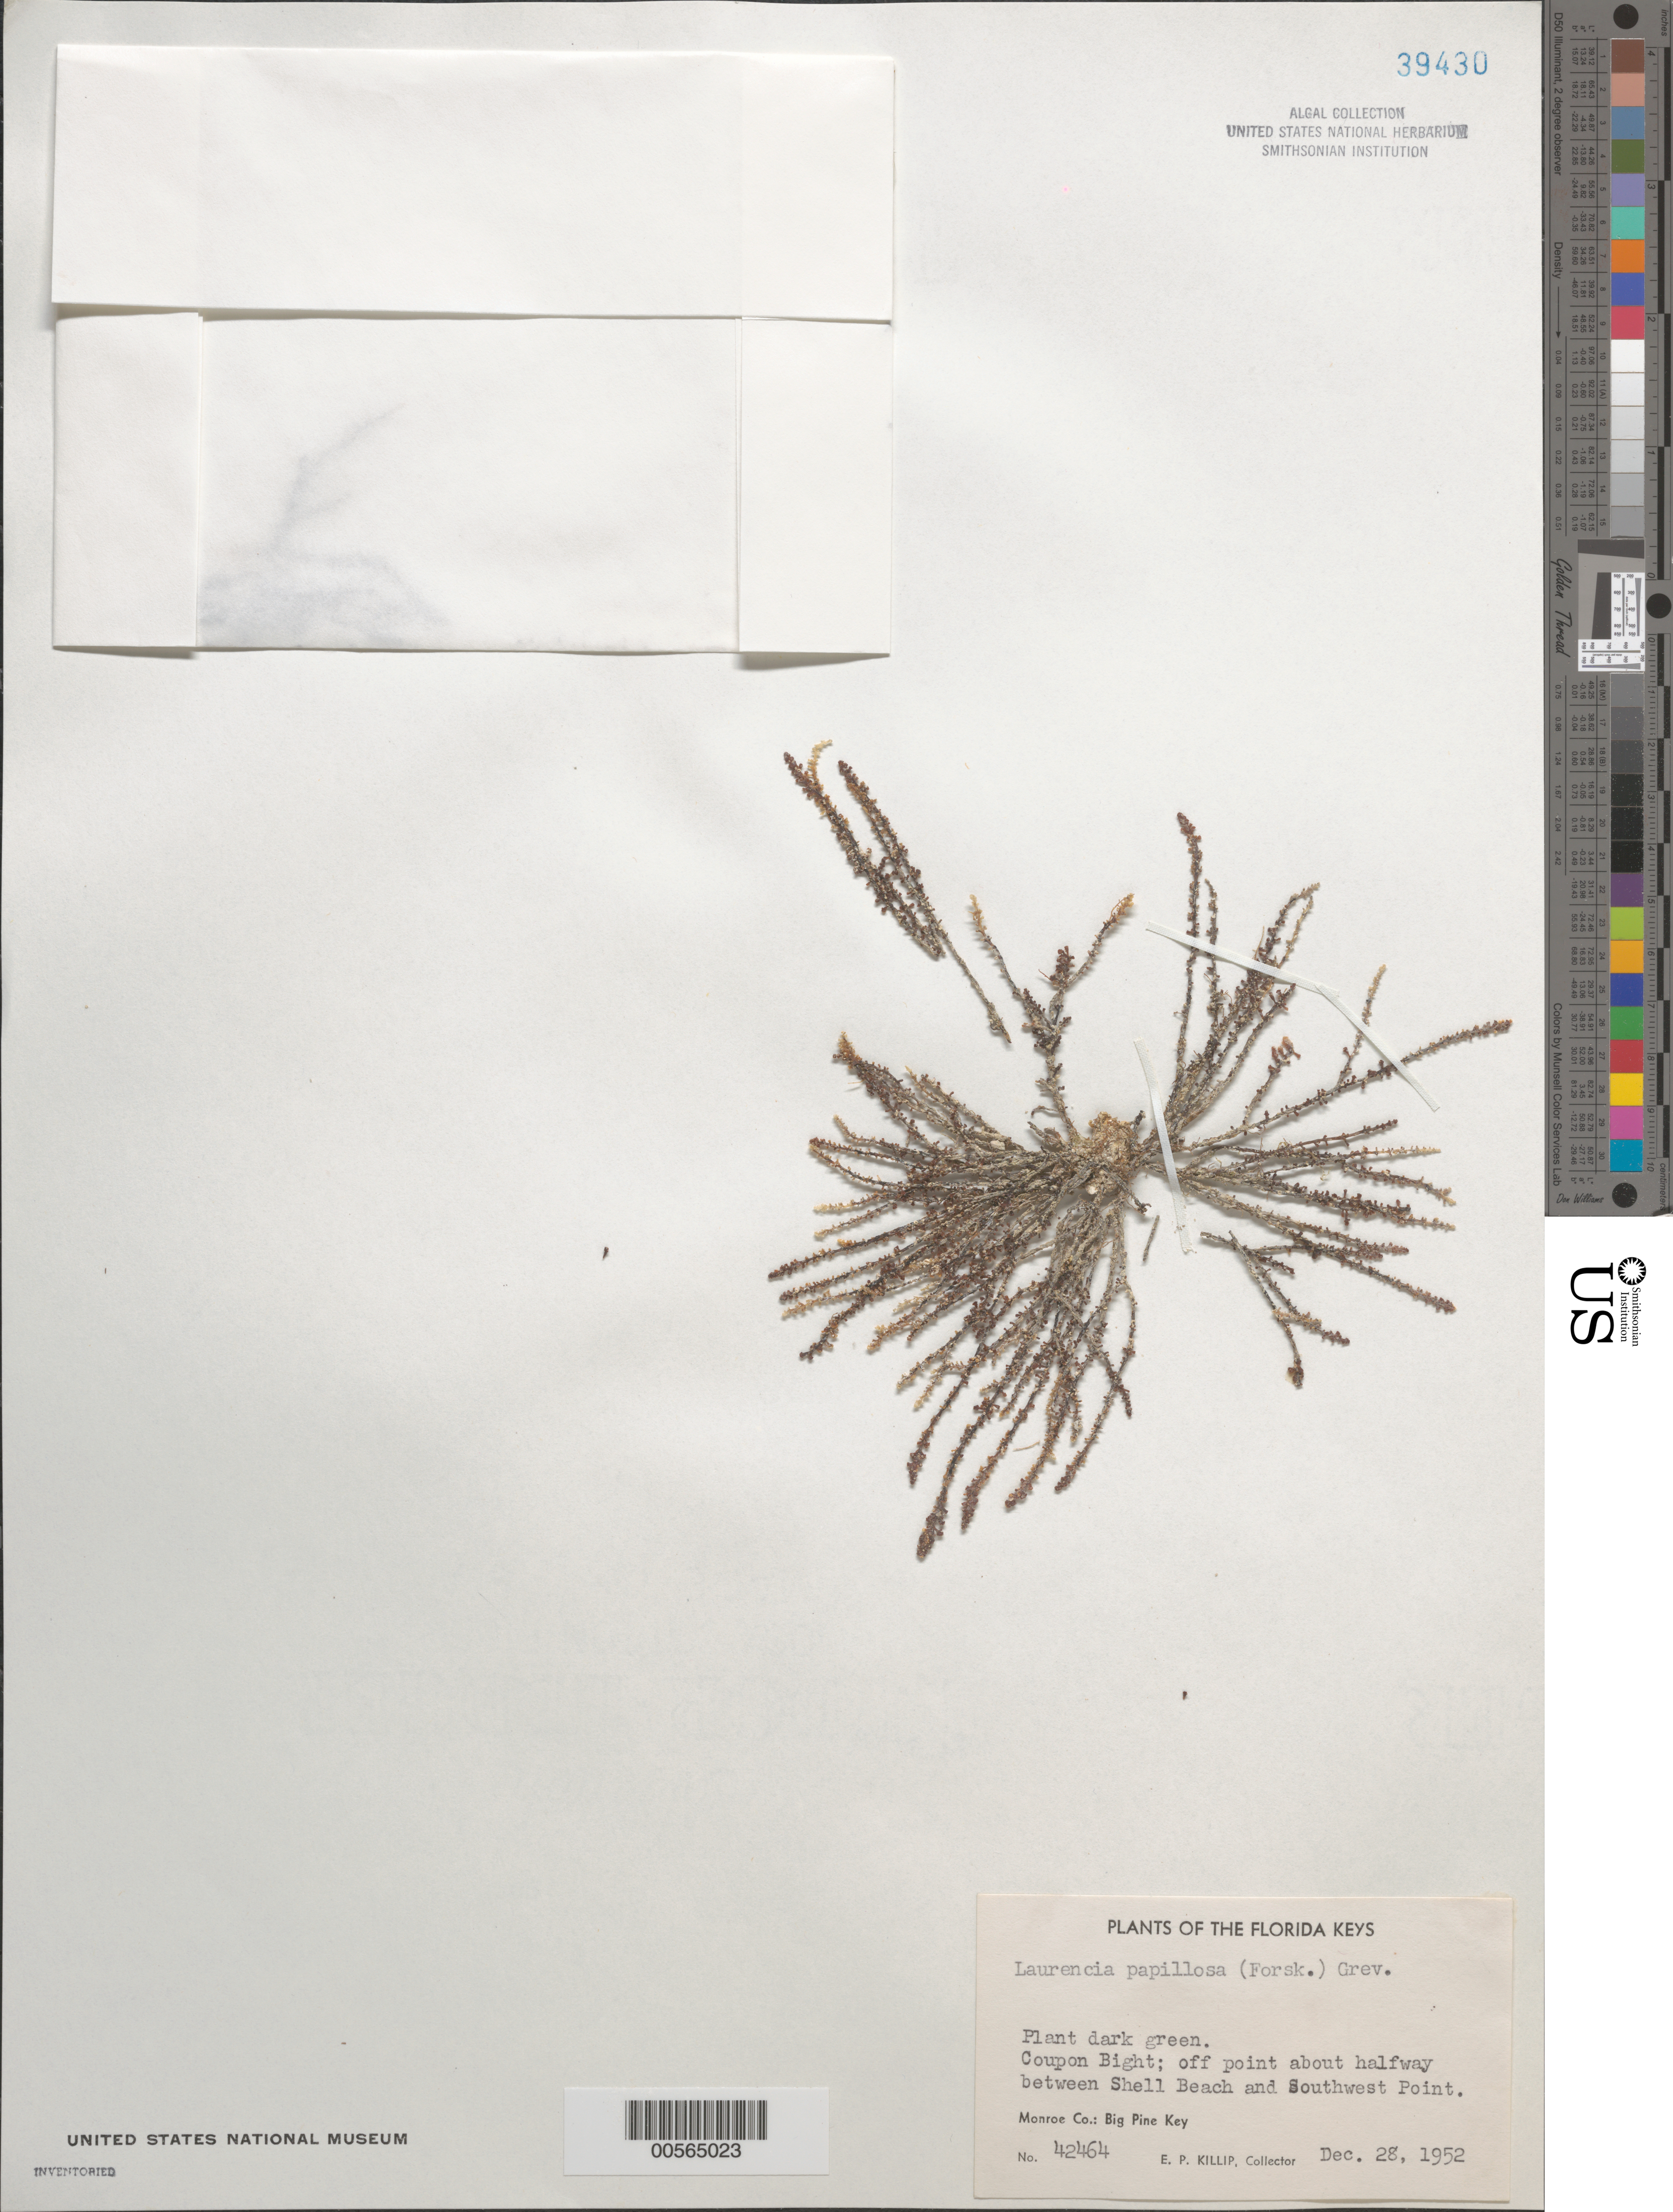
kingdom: Plantae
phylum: Rhodophyta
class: Florideophyceae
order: Ceramiales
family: Rhodomelaceae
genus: Palisada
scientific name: Palisada perforata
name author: (Bory) K.W. Nam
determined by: Algae name updating Project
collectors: E. P. Killip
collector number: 42464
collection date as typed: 28 Dec 1952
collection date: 1952-12-28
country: United States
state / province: Florida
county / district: Monroe County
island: Big Pine Key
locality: Coupon Bight between Shell Beach and Southwest Point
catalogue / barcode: US 39430